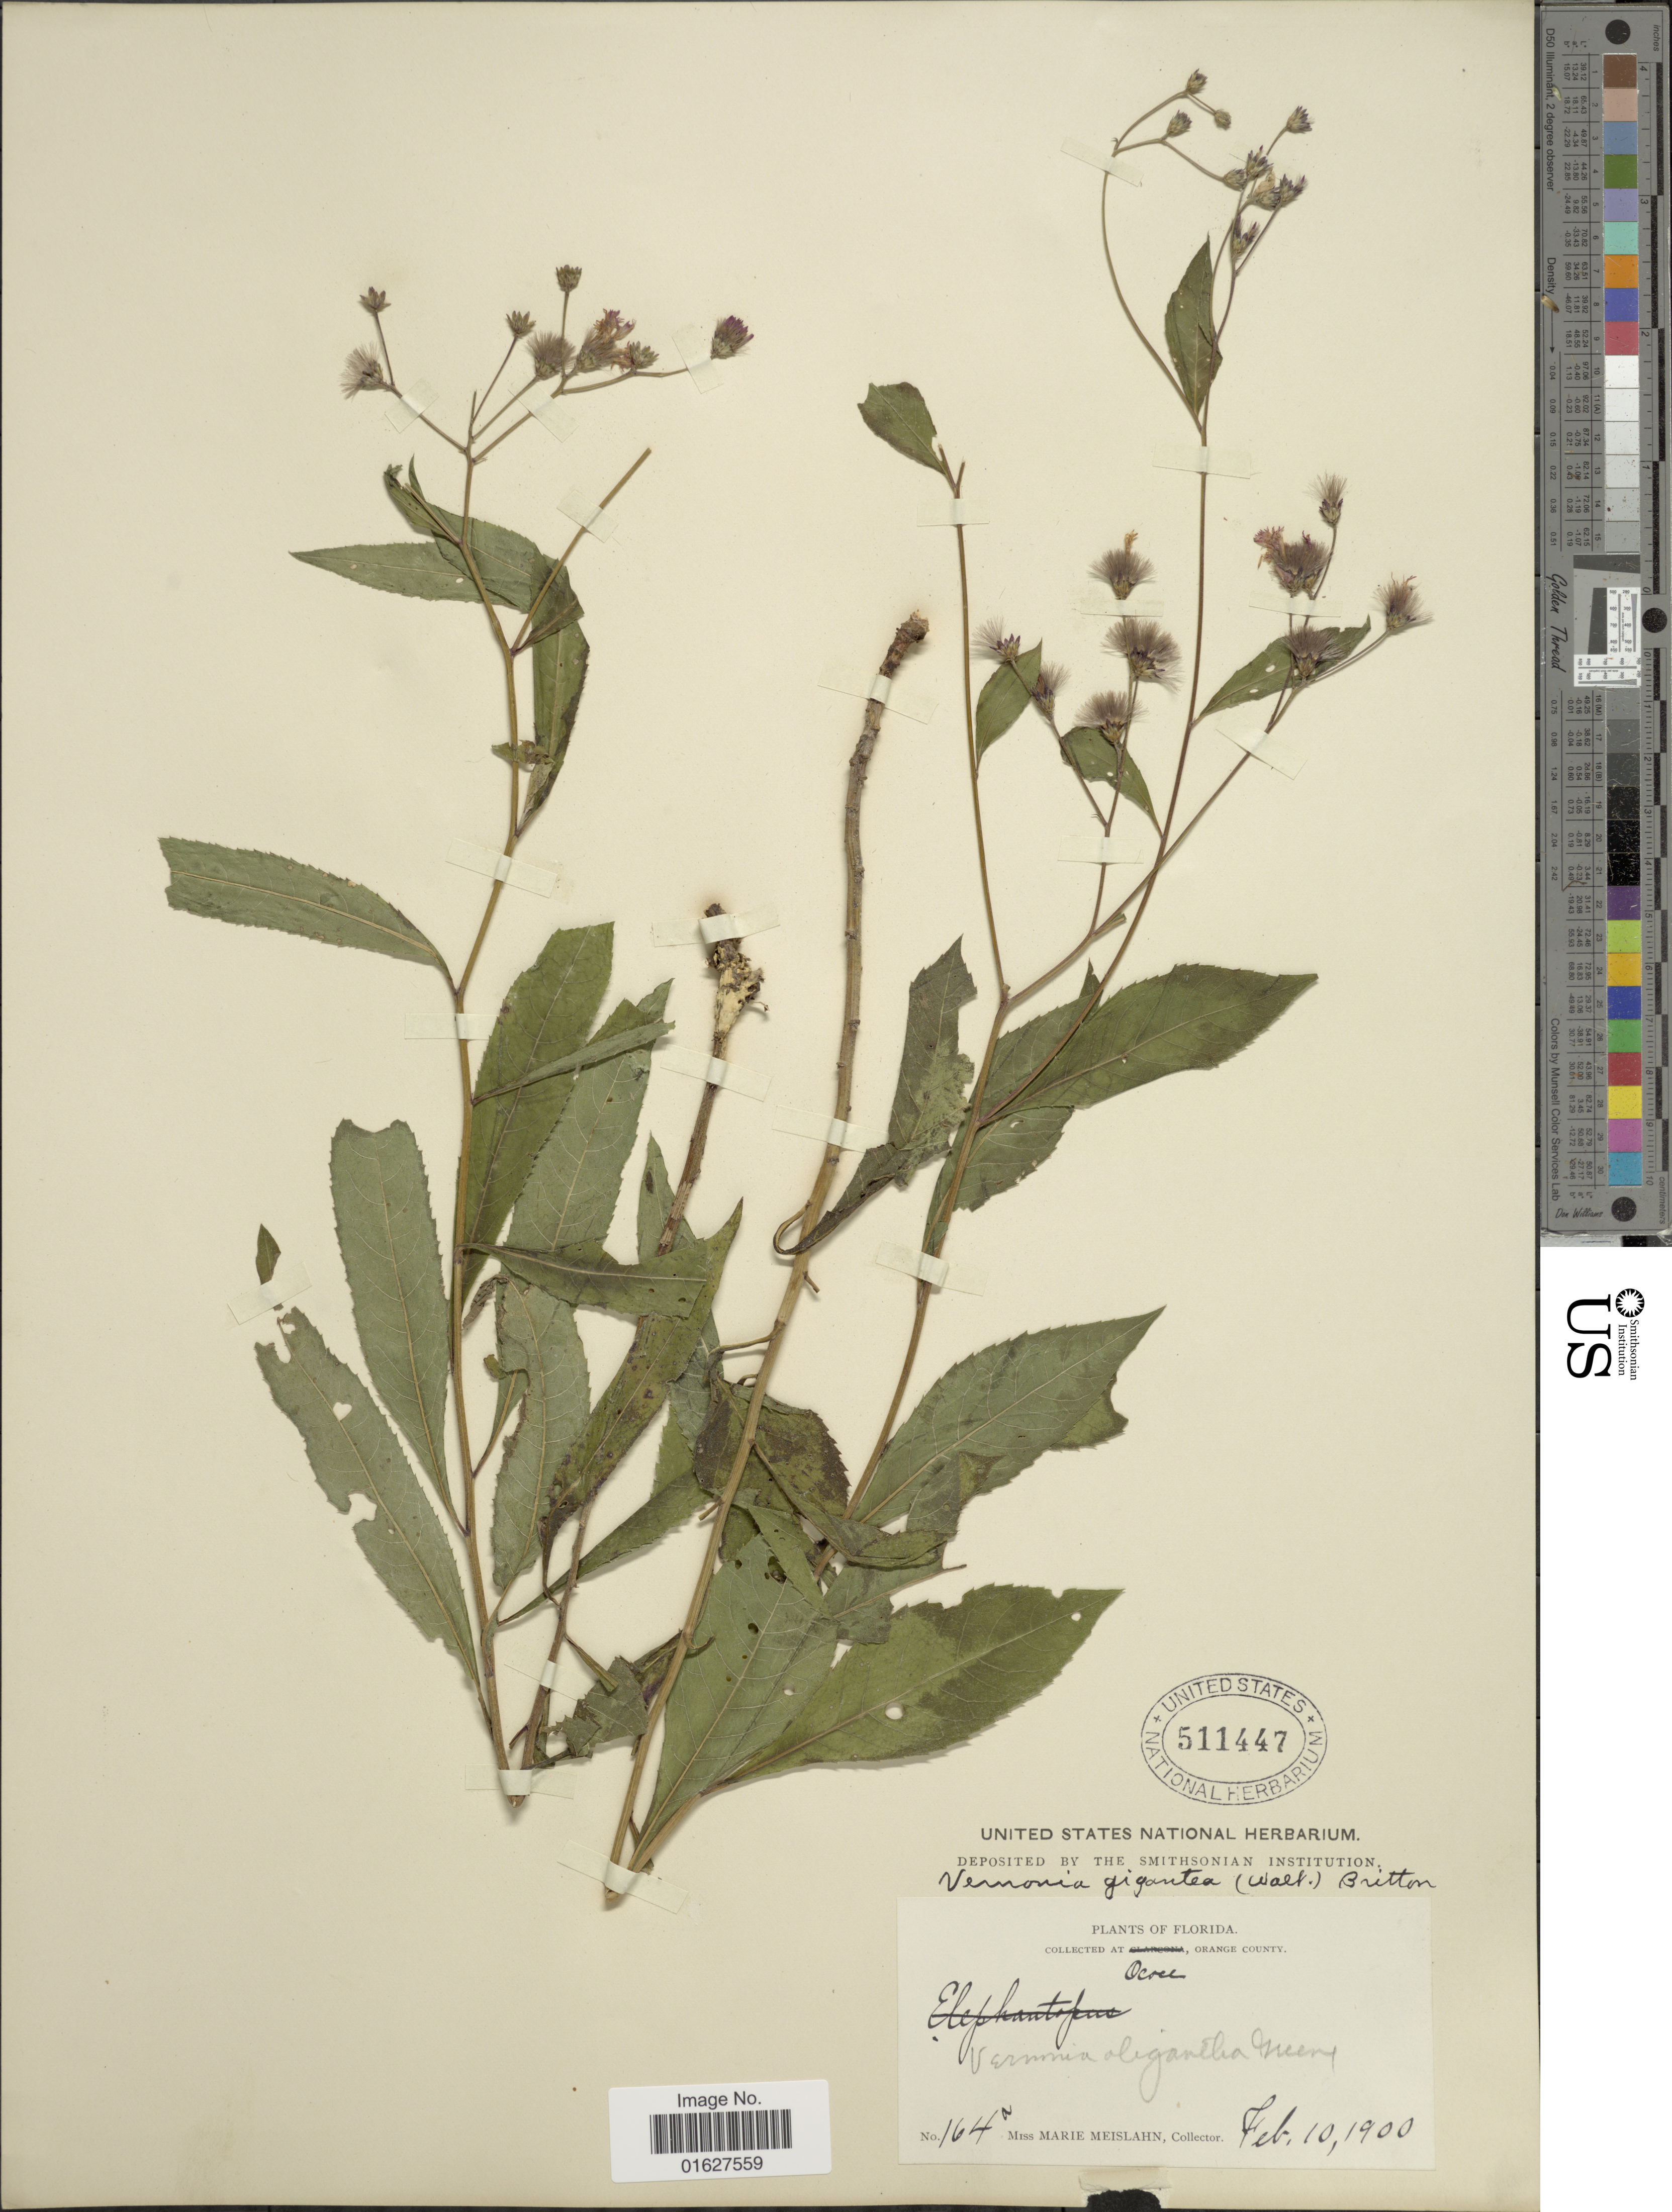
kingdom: Plantae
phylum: Tracheophyta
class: Magnoliopsida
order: Asterales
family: Asteraceae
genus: Vernonia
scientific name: Vernonia oligantha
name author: Greene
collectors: M. Meislahn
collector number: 164a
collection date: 1900-02-10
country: United States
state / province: Florida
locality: Florida. Ococe, Orange City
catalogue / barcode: US 511447